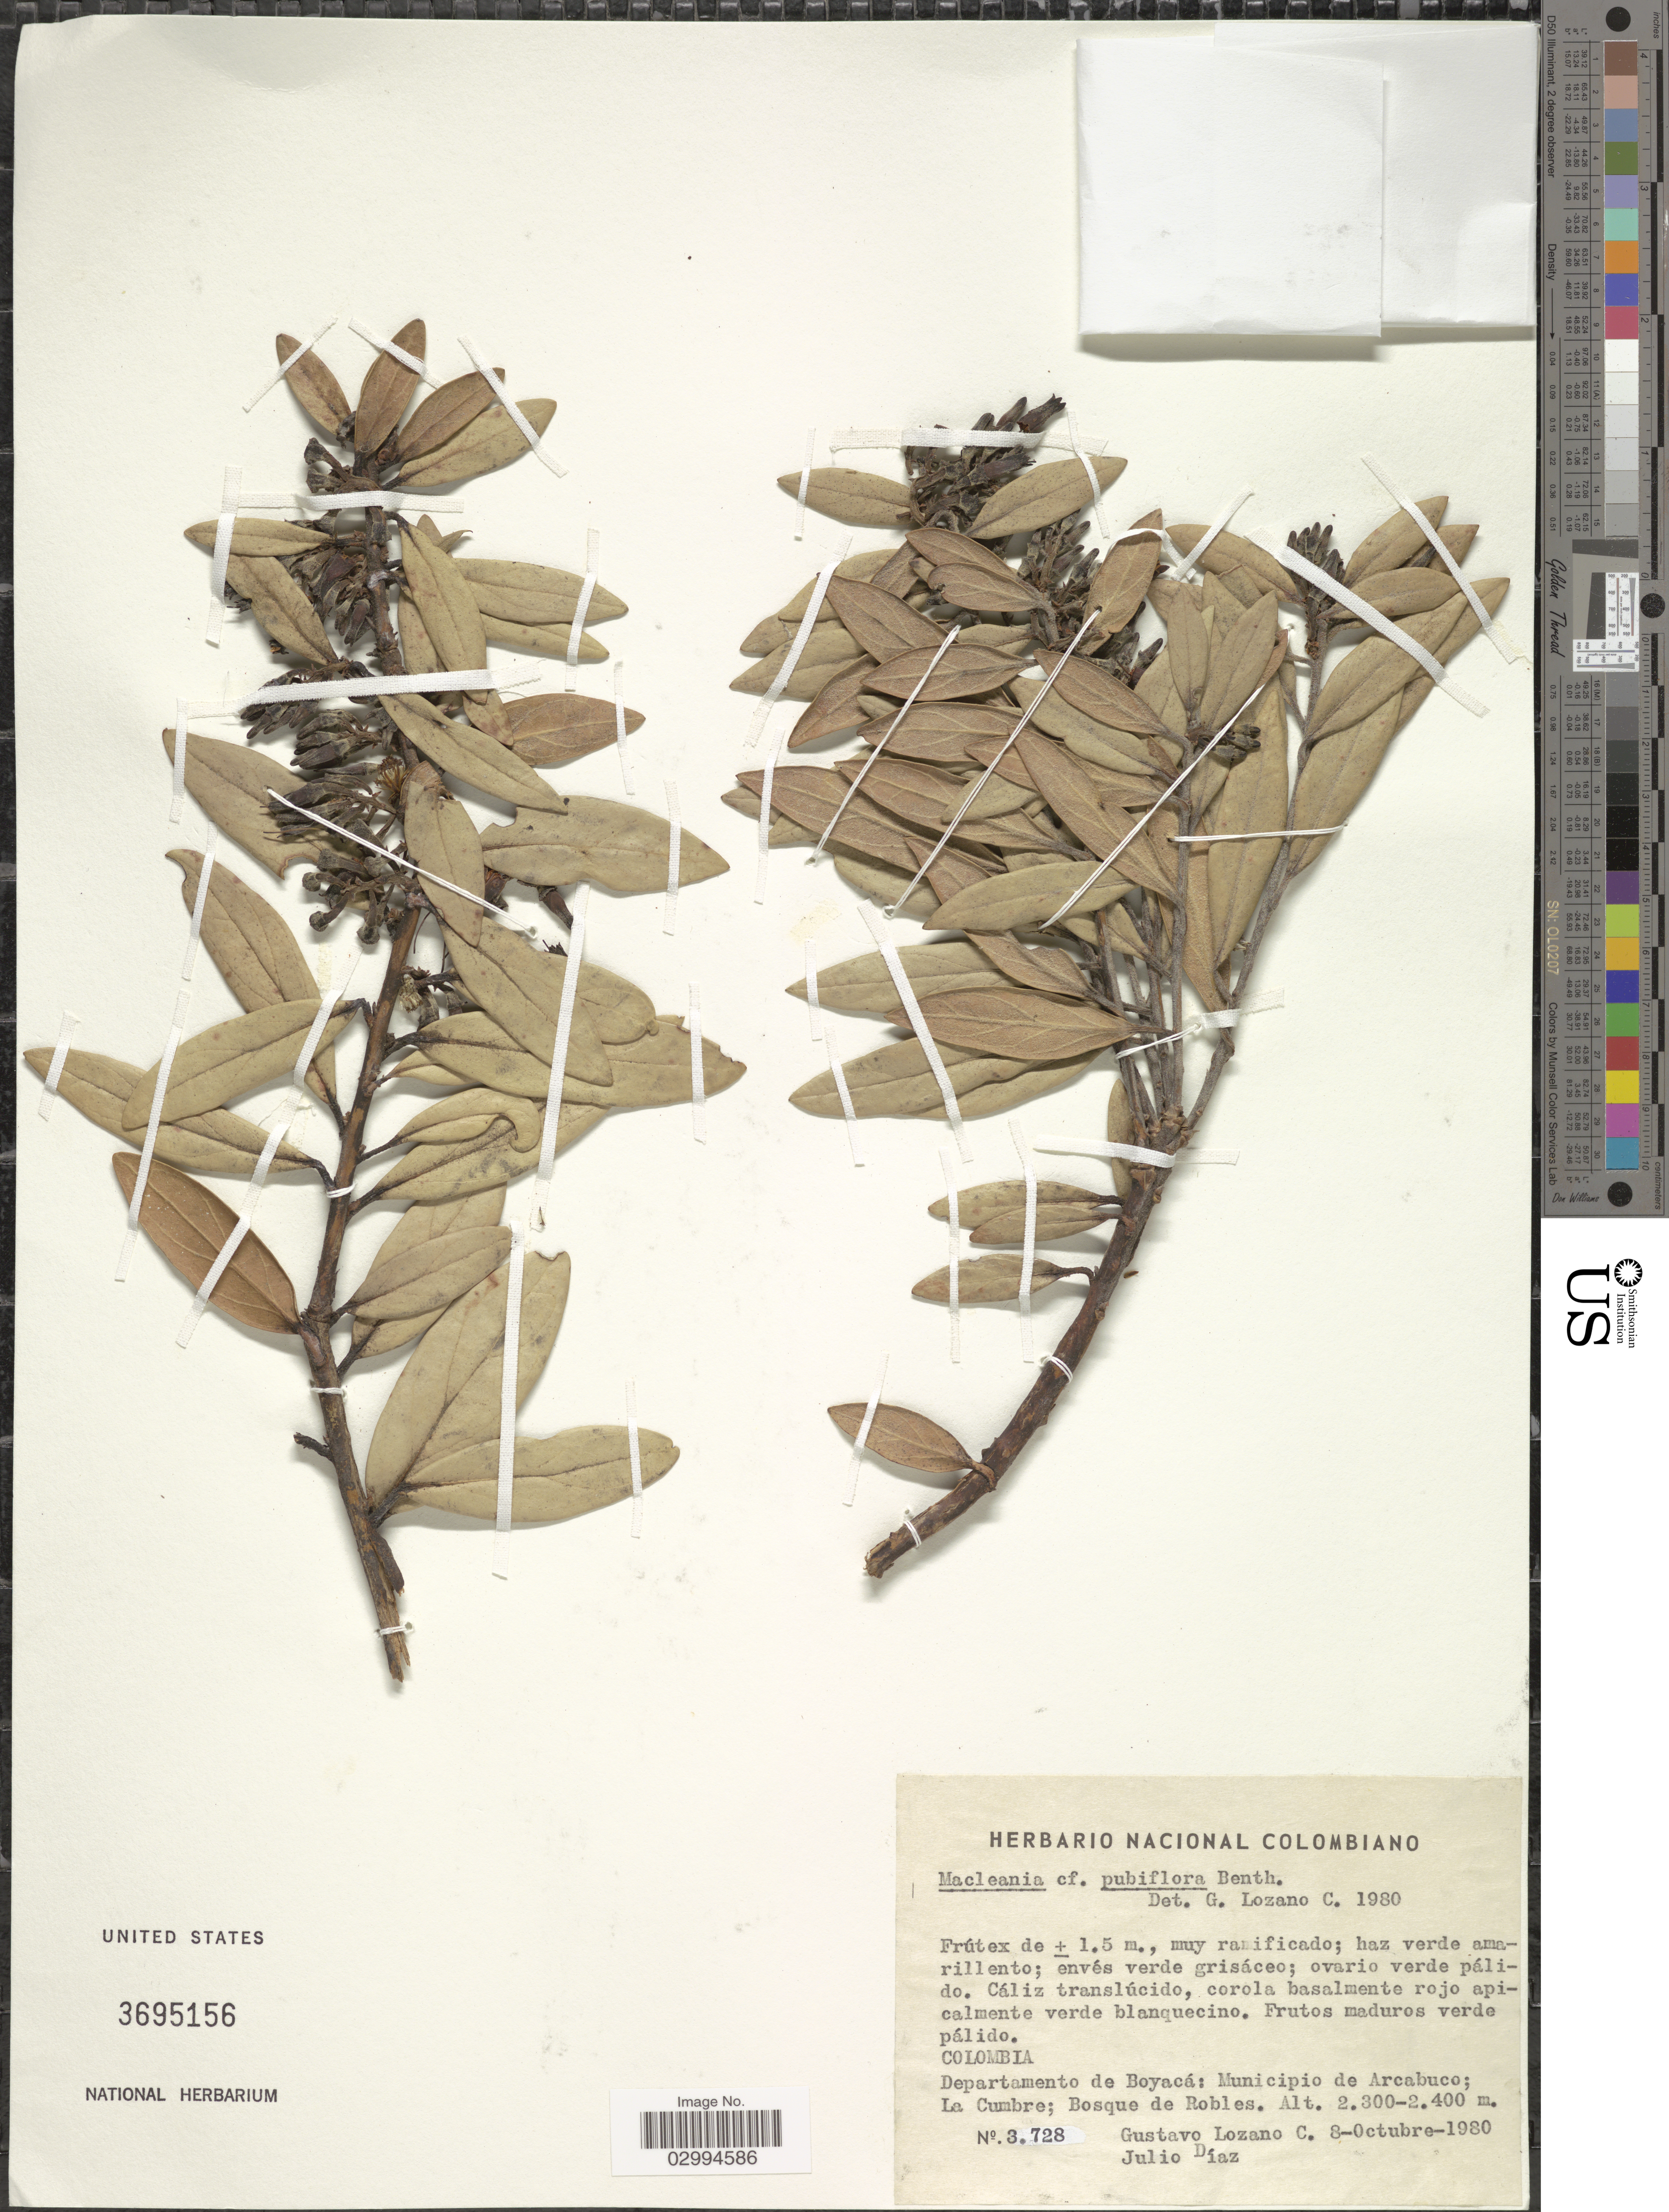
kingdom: Plantae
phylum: Tracheophyta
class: Magnoliopsida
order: Ericales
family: Ericaceae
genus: Macleania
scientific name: Macleania pubiflora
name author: Benth.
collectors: G. Lozano-Contreras & J. Diaz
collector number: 3728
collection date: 1980-10-08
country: Colombia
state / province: Boyacá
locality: Departamento de Boyacá: Municipio de Arcabuco; La Cumbre; Bosque de Robles.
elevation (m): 2300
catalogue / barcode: US 3695156